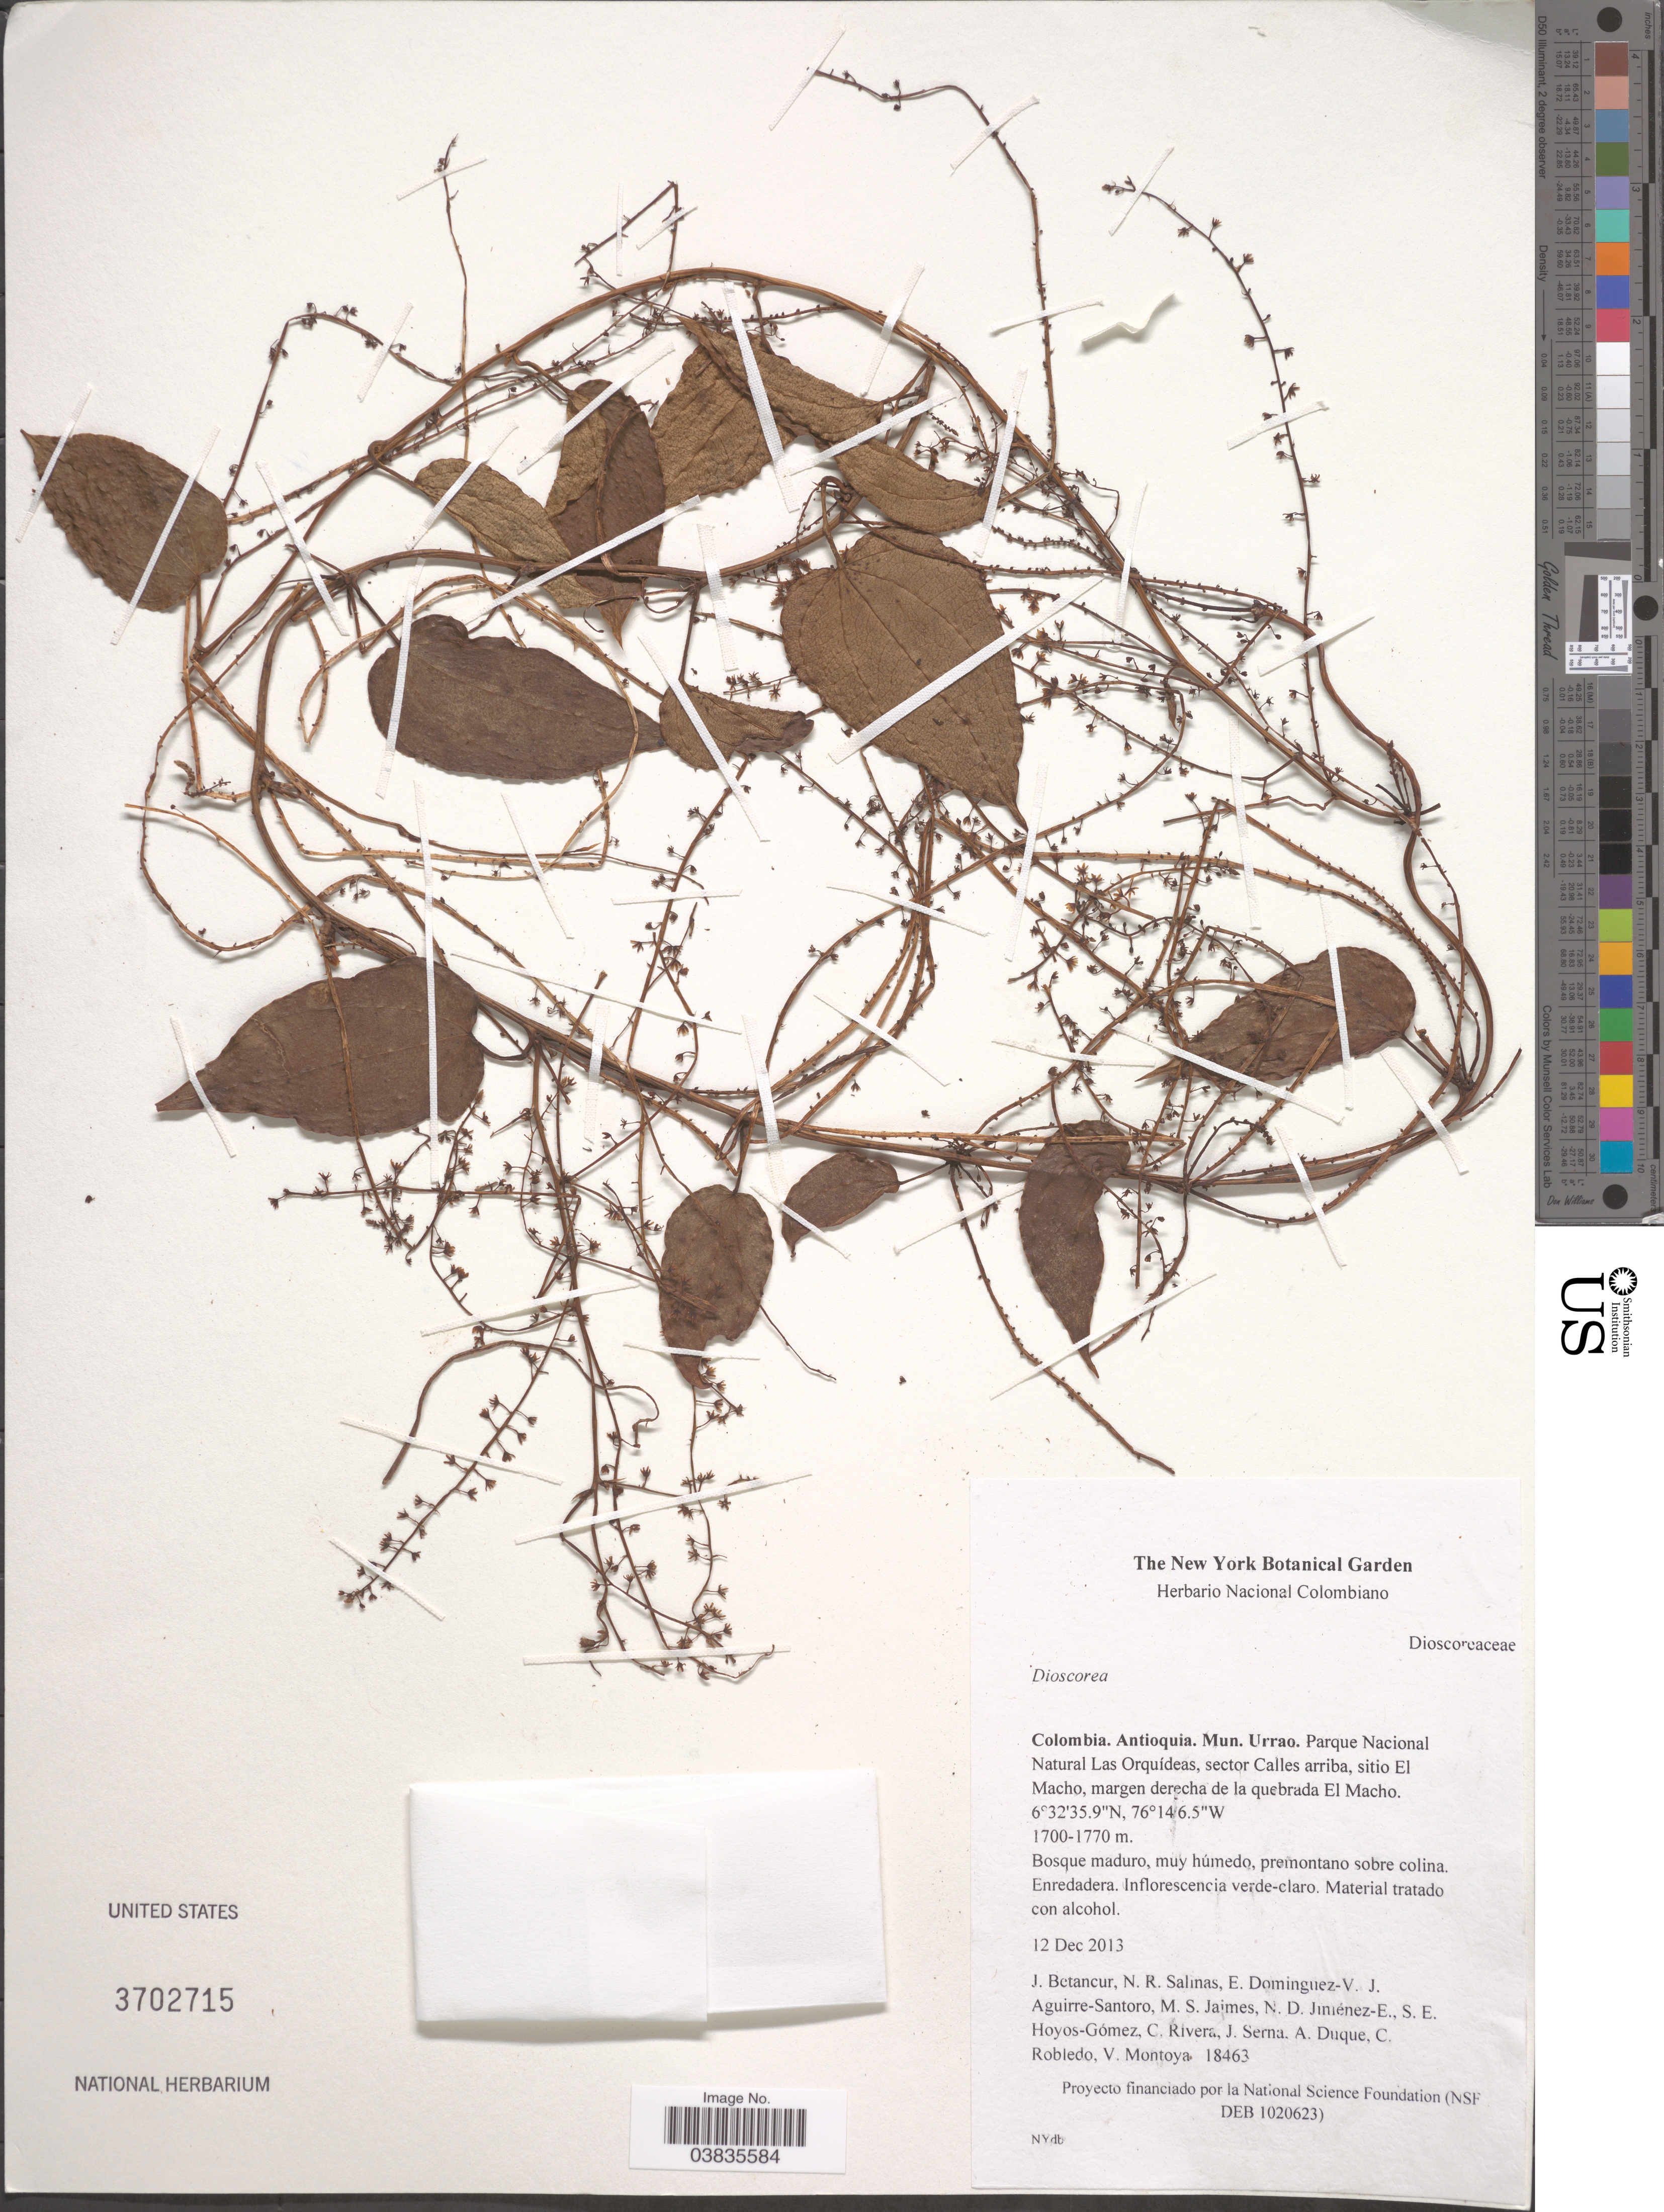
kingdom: Plantae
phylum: Tracheophyta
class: Liliopsida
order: Dioscoreales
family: Dioscoreaceae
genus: Dioscorea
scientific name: Dioscorea sp.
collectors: J. Betancur, N. Salinas, E. Dominguez-V., S. Hoyos-Gomez & et al.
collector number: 18463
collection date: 2013-12-12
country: Colombia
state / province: Antioquia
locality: Mun. Urrao. Parque Nacional Natural Las Orquídeas, sector Calles arriba, sitio El Macho, margen derecha de la quebrada El Macho.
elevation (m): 1700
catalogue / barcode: US 3702715